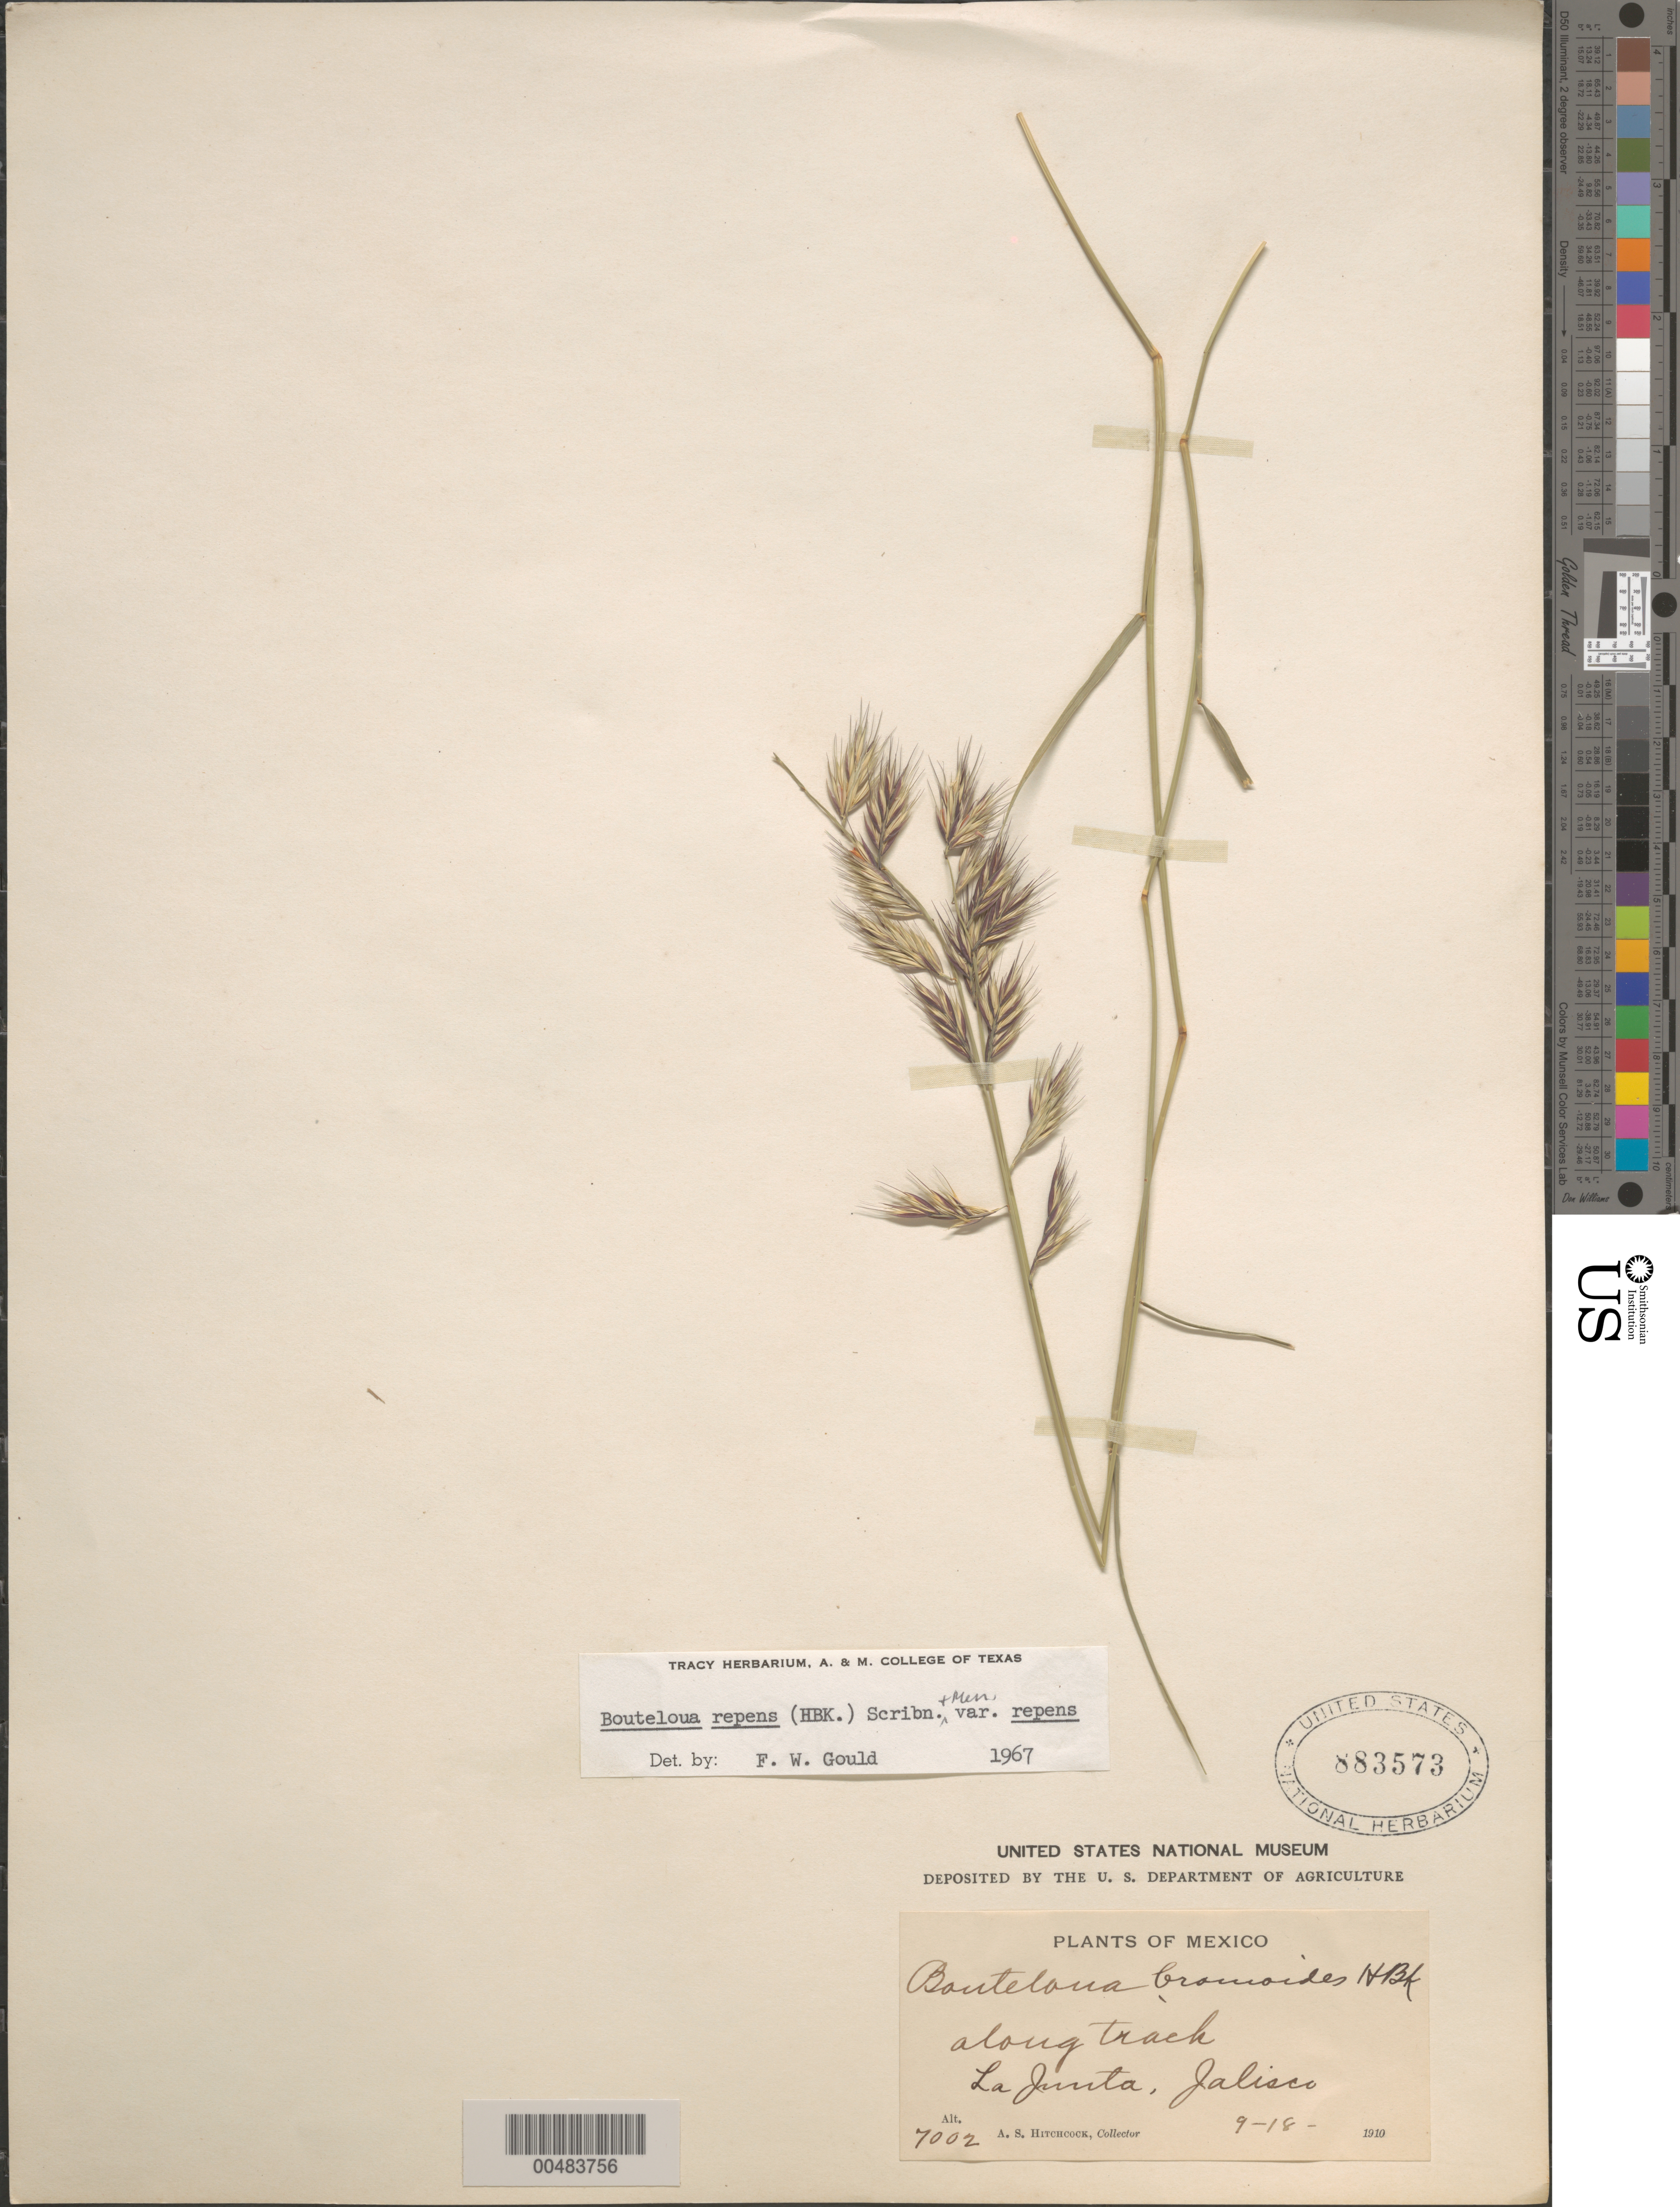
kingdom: Plantae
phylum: Tracheophyta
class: Liliopsida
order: Poales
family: Poaceae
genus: Bouteloua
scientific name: Bouteloua repens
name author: (Kunth) Scribn. & Merr.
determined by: Gould, F. W.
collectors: A. S. Hitchcock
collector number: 7002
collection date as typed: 18 Sep 1910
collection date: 1910-09-18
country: Mexico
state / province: Jalisco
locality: La Junta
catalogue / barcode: US 883573